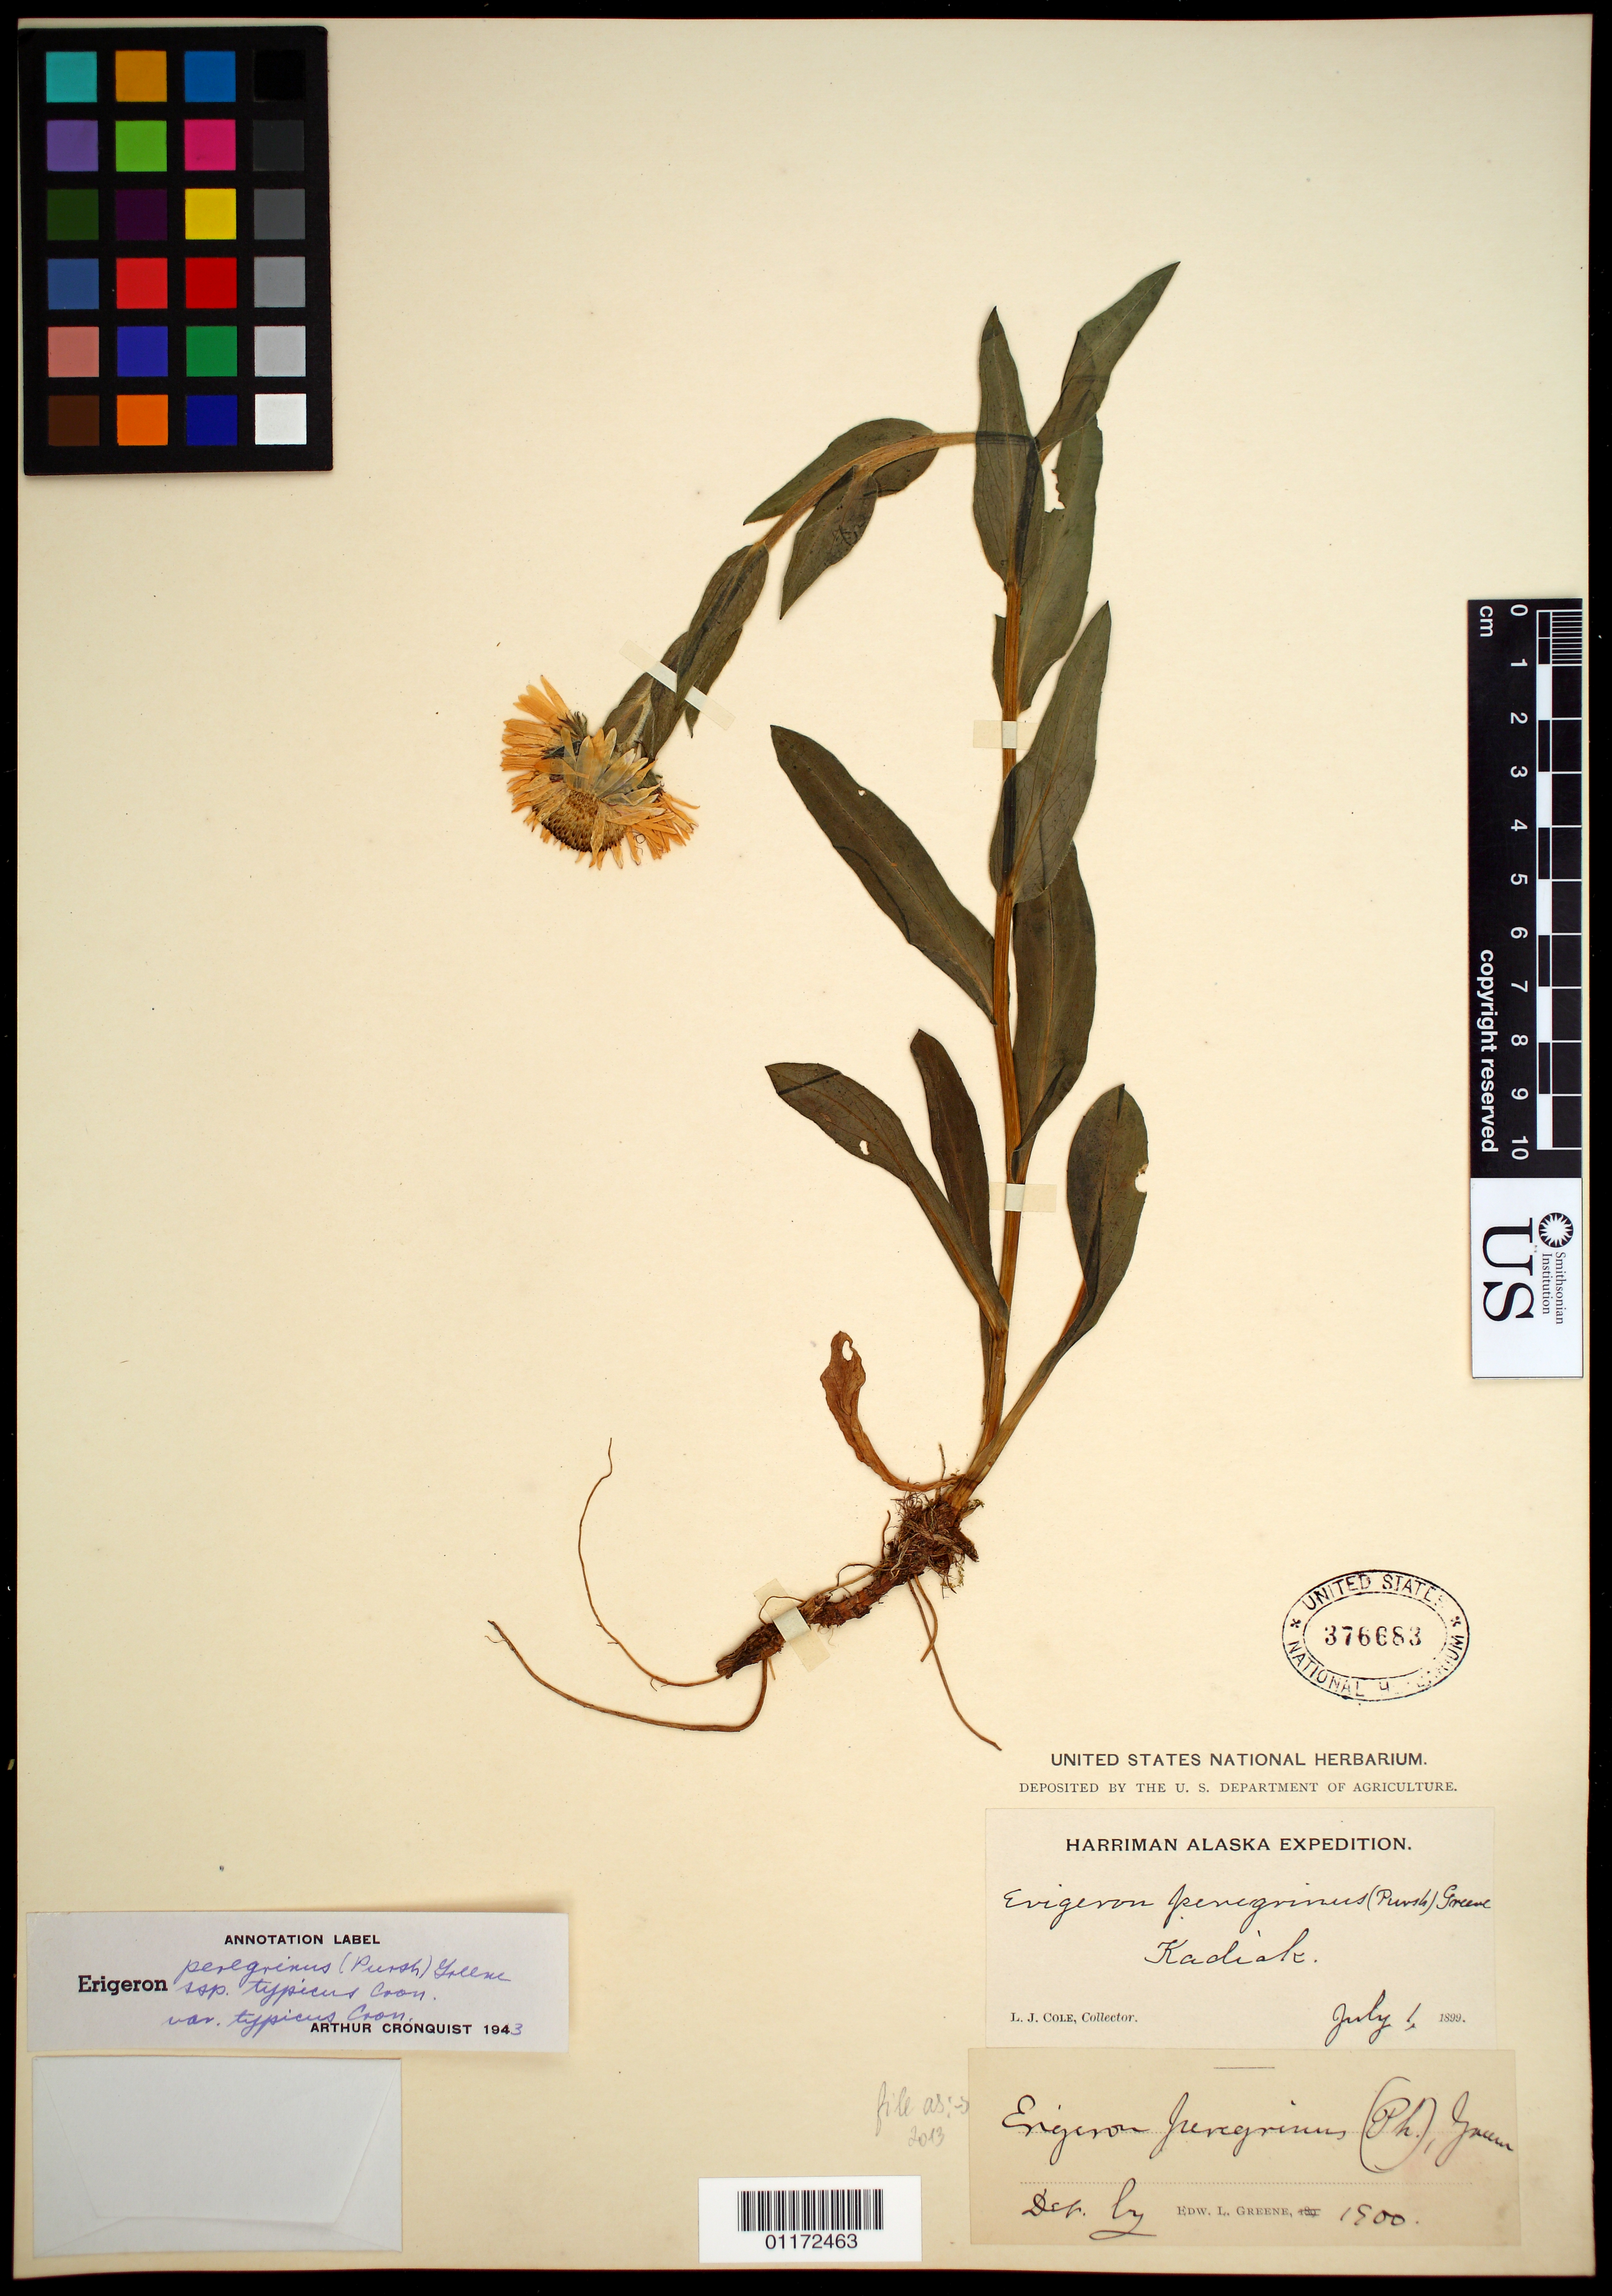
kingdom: Plantae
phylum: Tracheophyta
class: Magnoliopsida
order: Asterales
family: Asteraceae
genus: Erigeron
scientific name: Erigeron peregrinus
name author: (Banks ex Pursh) Greene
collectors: L. Cole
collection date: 1899-07-01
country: United States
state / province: Alaska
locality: Kadiak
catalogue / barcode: US 376683